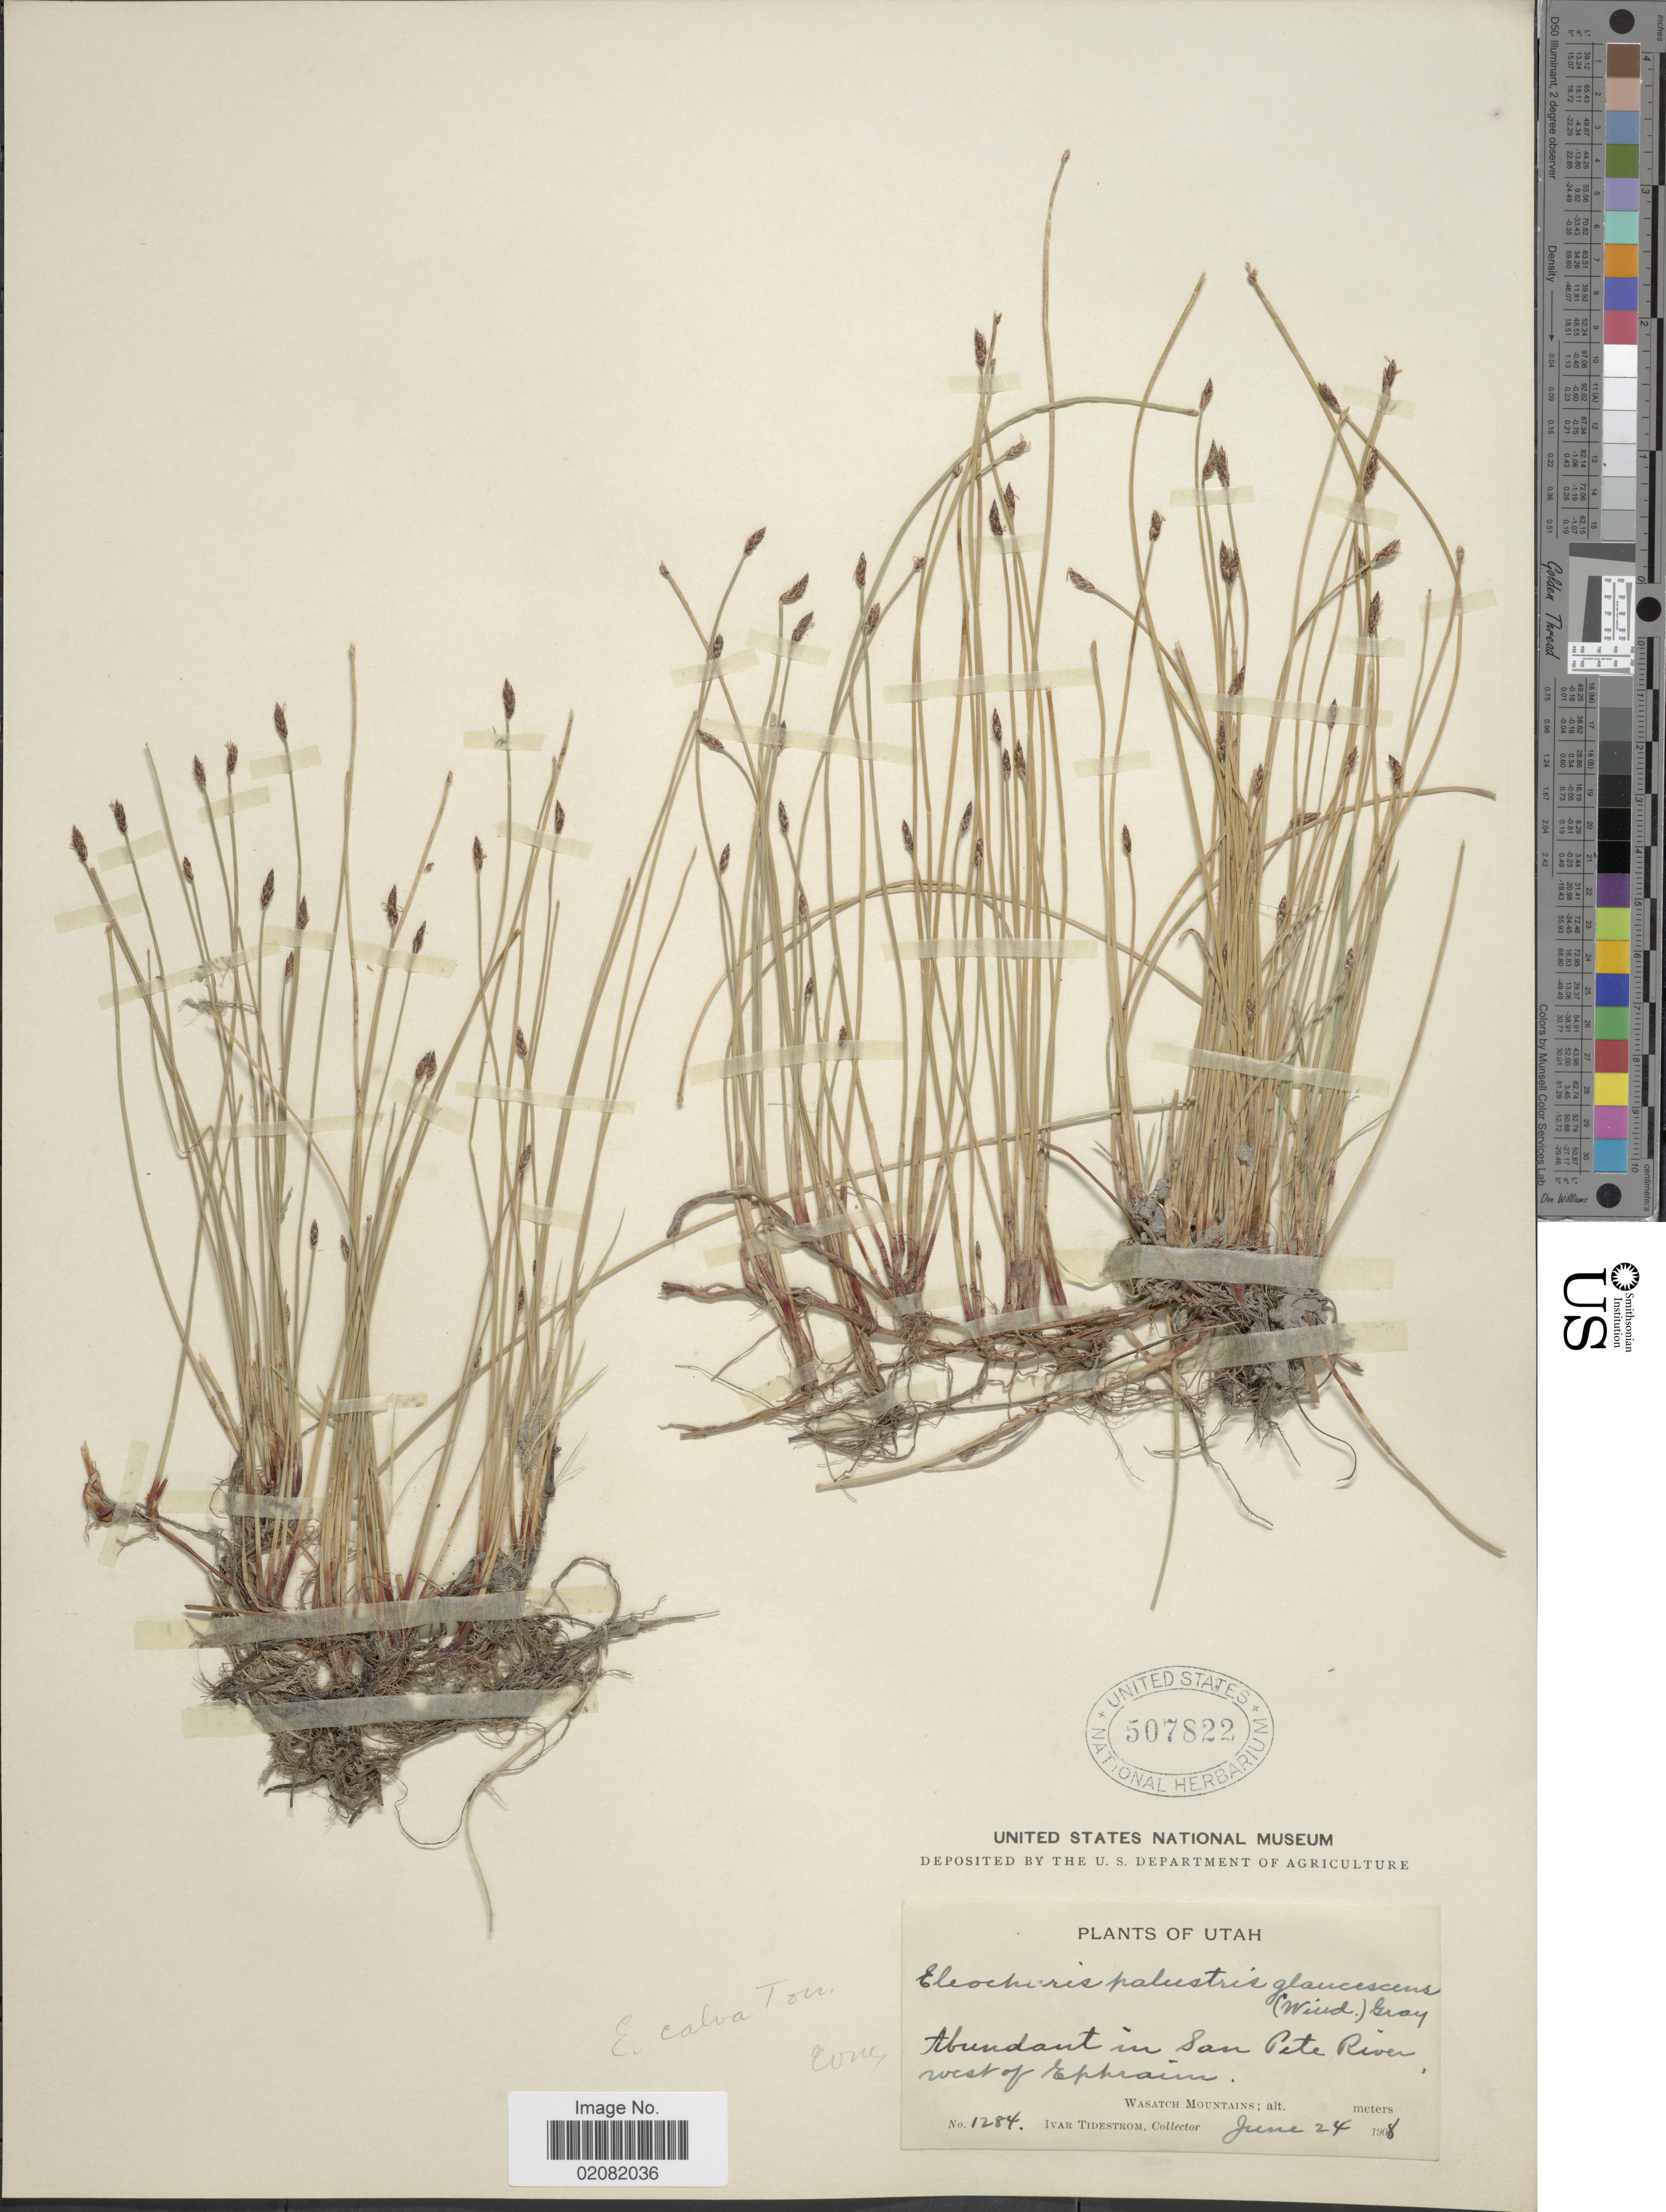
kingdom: Plantae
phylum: Tracheophyta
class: Liliopsida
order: Poales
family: Cyperaceae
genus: Eleocharis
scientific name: Eleocharis erythropoda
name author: Steud.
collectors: I. F. Tidestrom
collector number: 1284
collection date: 1908-06-24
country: United States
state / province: Utah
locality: Abundant in San Pete River, west of Ephraim, Wasatch Mountains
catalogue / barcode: US 507822